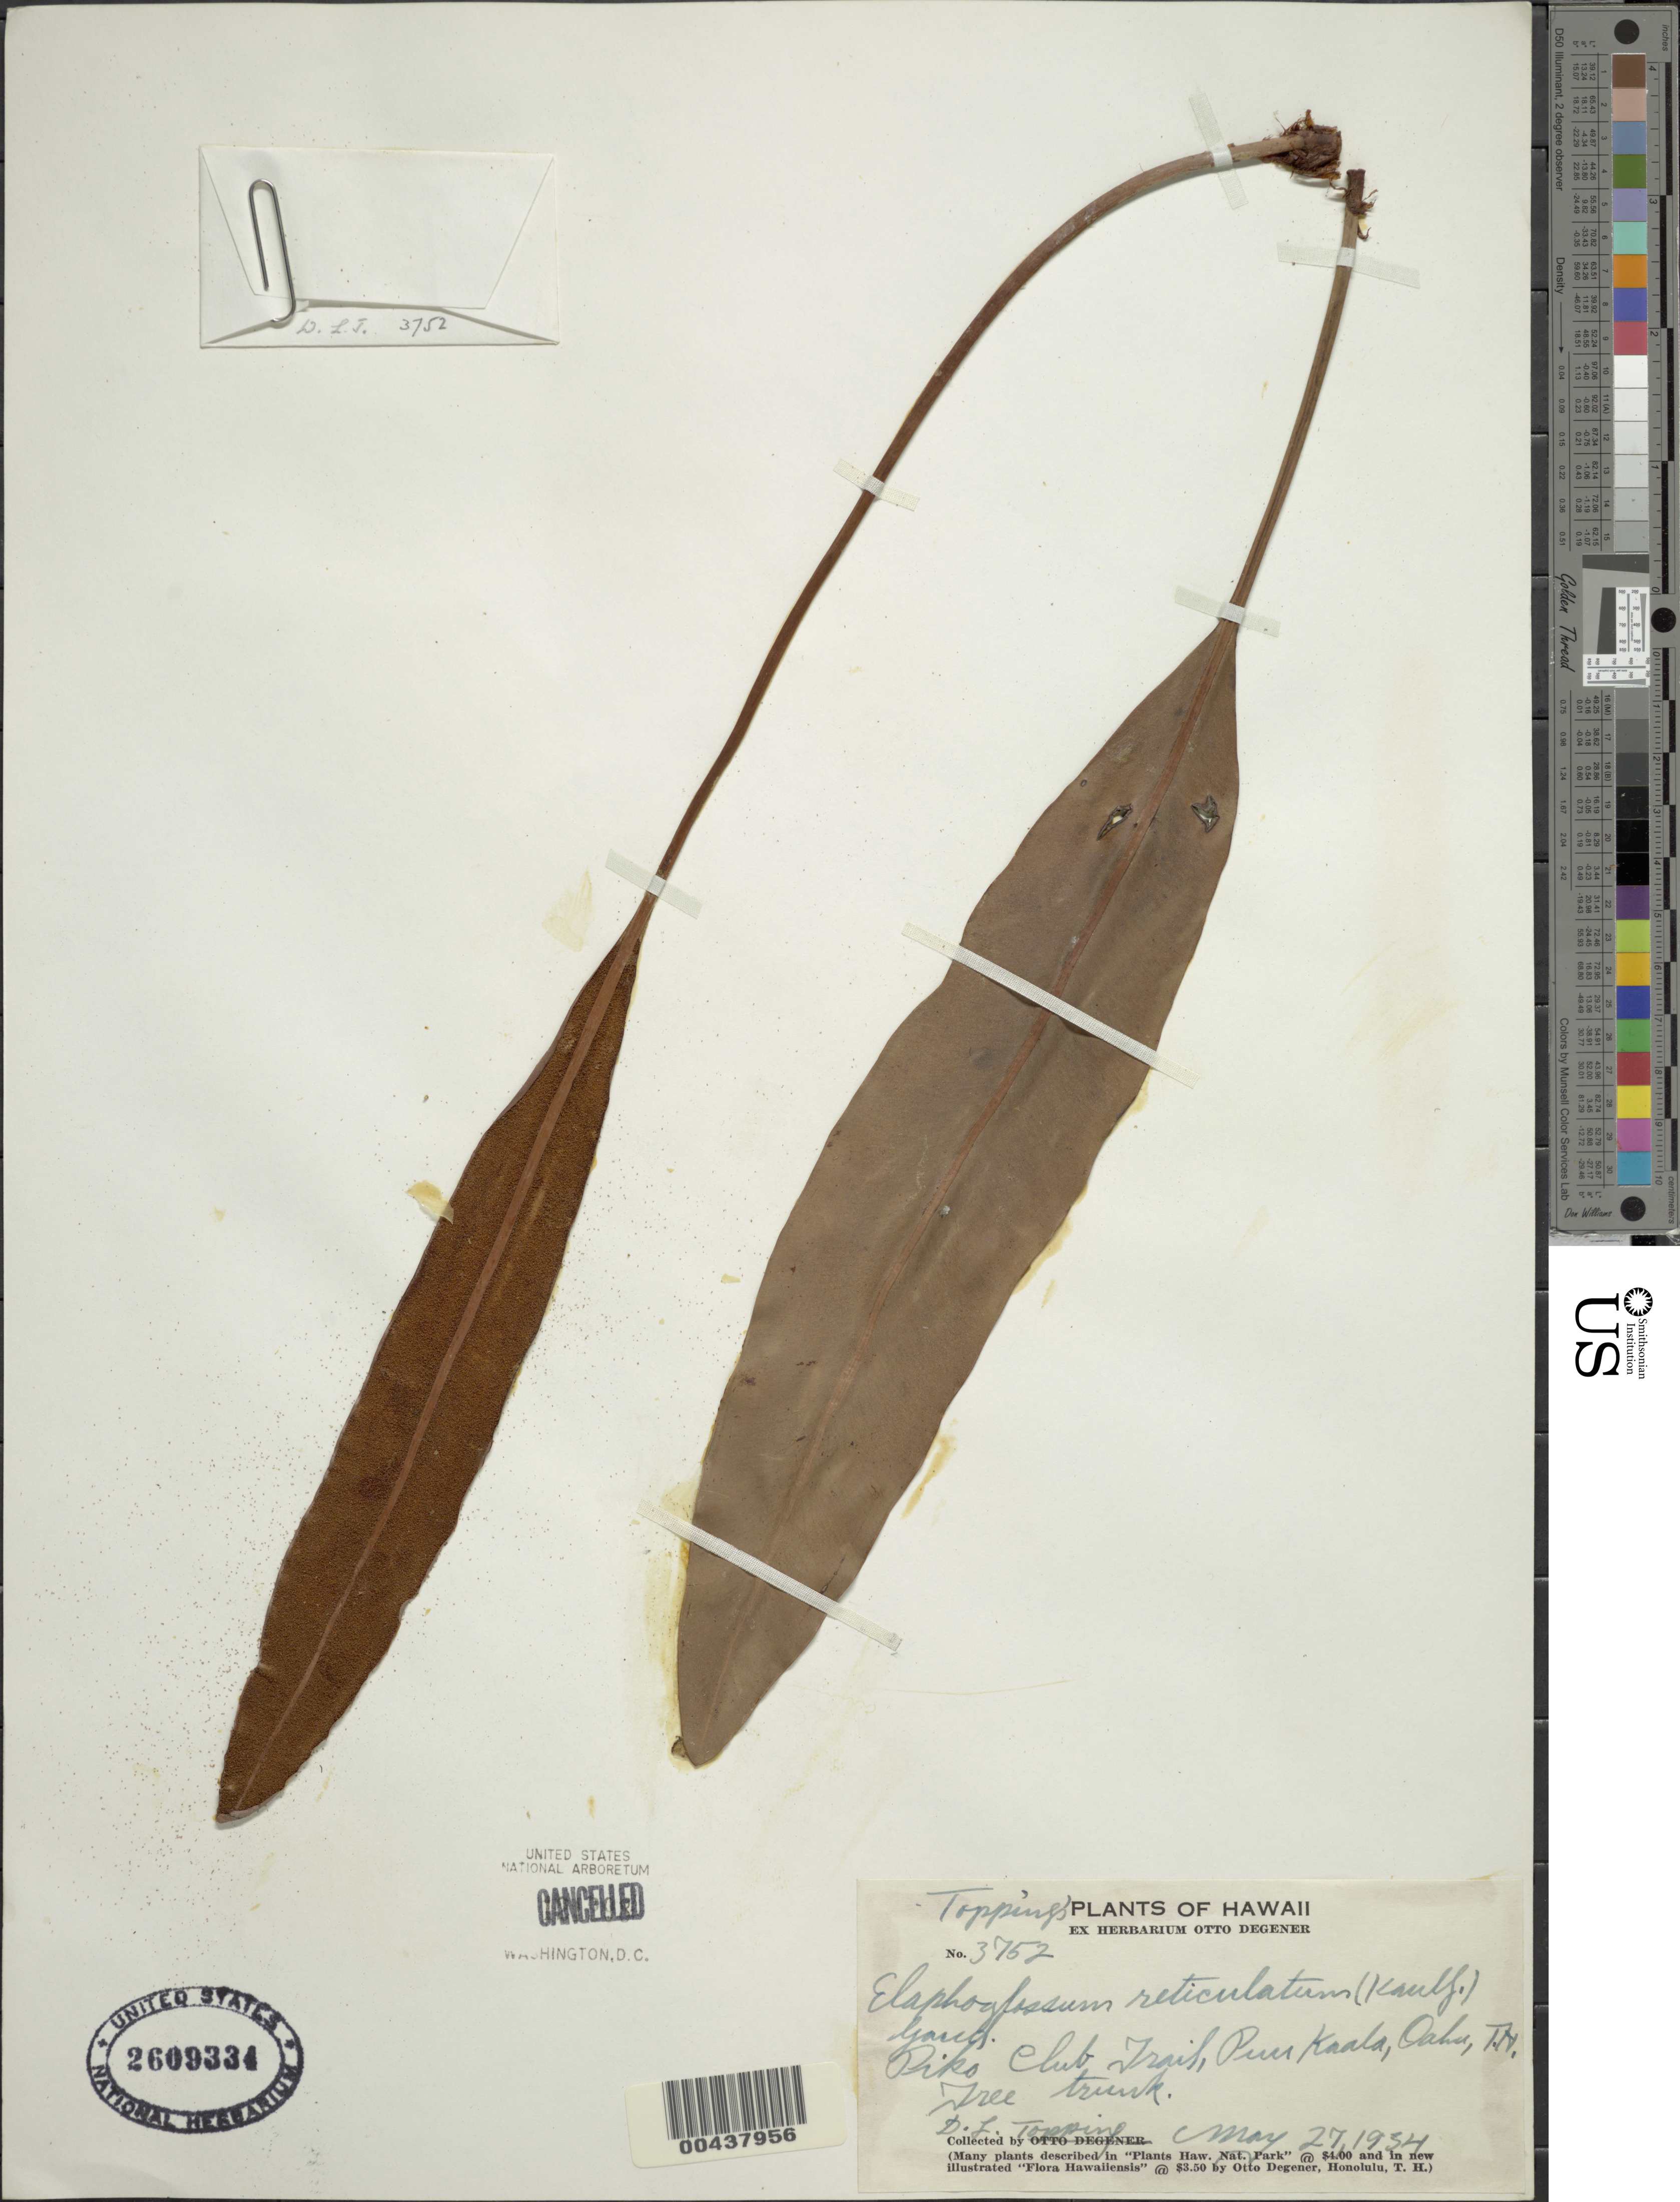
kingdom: Plantae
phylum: Tracheophyta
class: Polypodiopsida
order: Polypodiales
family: Dryopteridaceae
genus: Elaphoglossum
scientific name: Elaphoglossum crassifolium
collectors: D. L. Topping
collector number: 3752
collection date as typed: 27 May 1954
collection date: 1954-05-27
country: United States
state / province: Hawaii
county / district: Honolulu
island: Oahu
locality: Piko Club Trail, Puu Kaala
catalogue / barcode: US 2609334